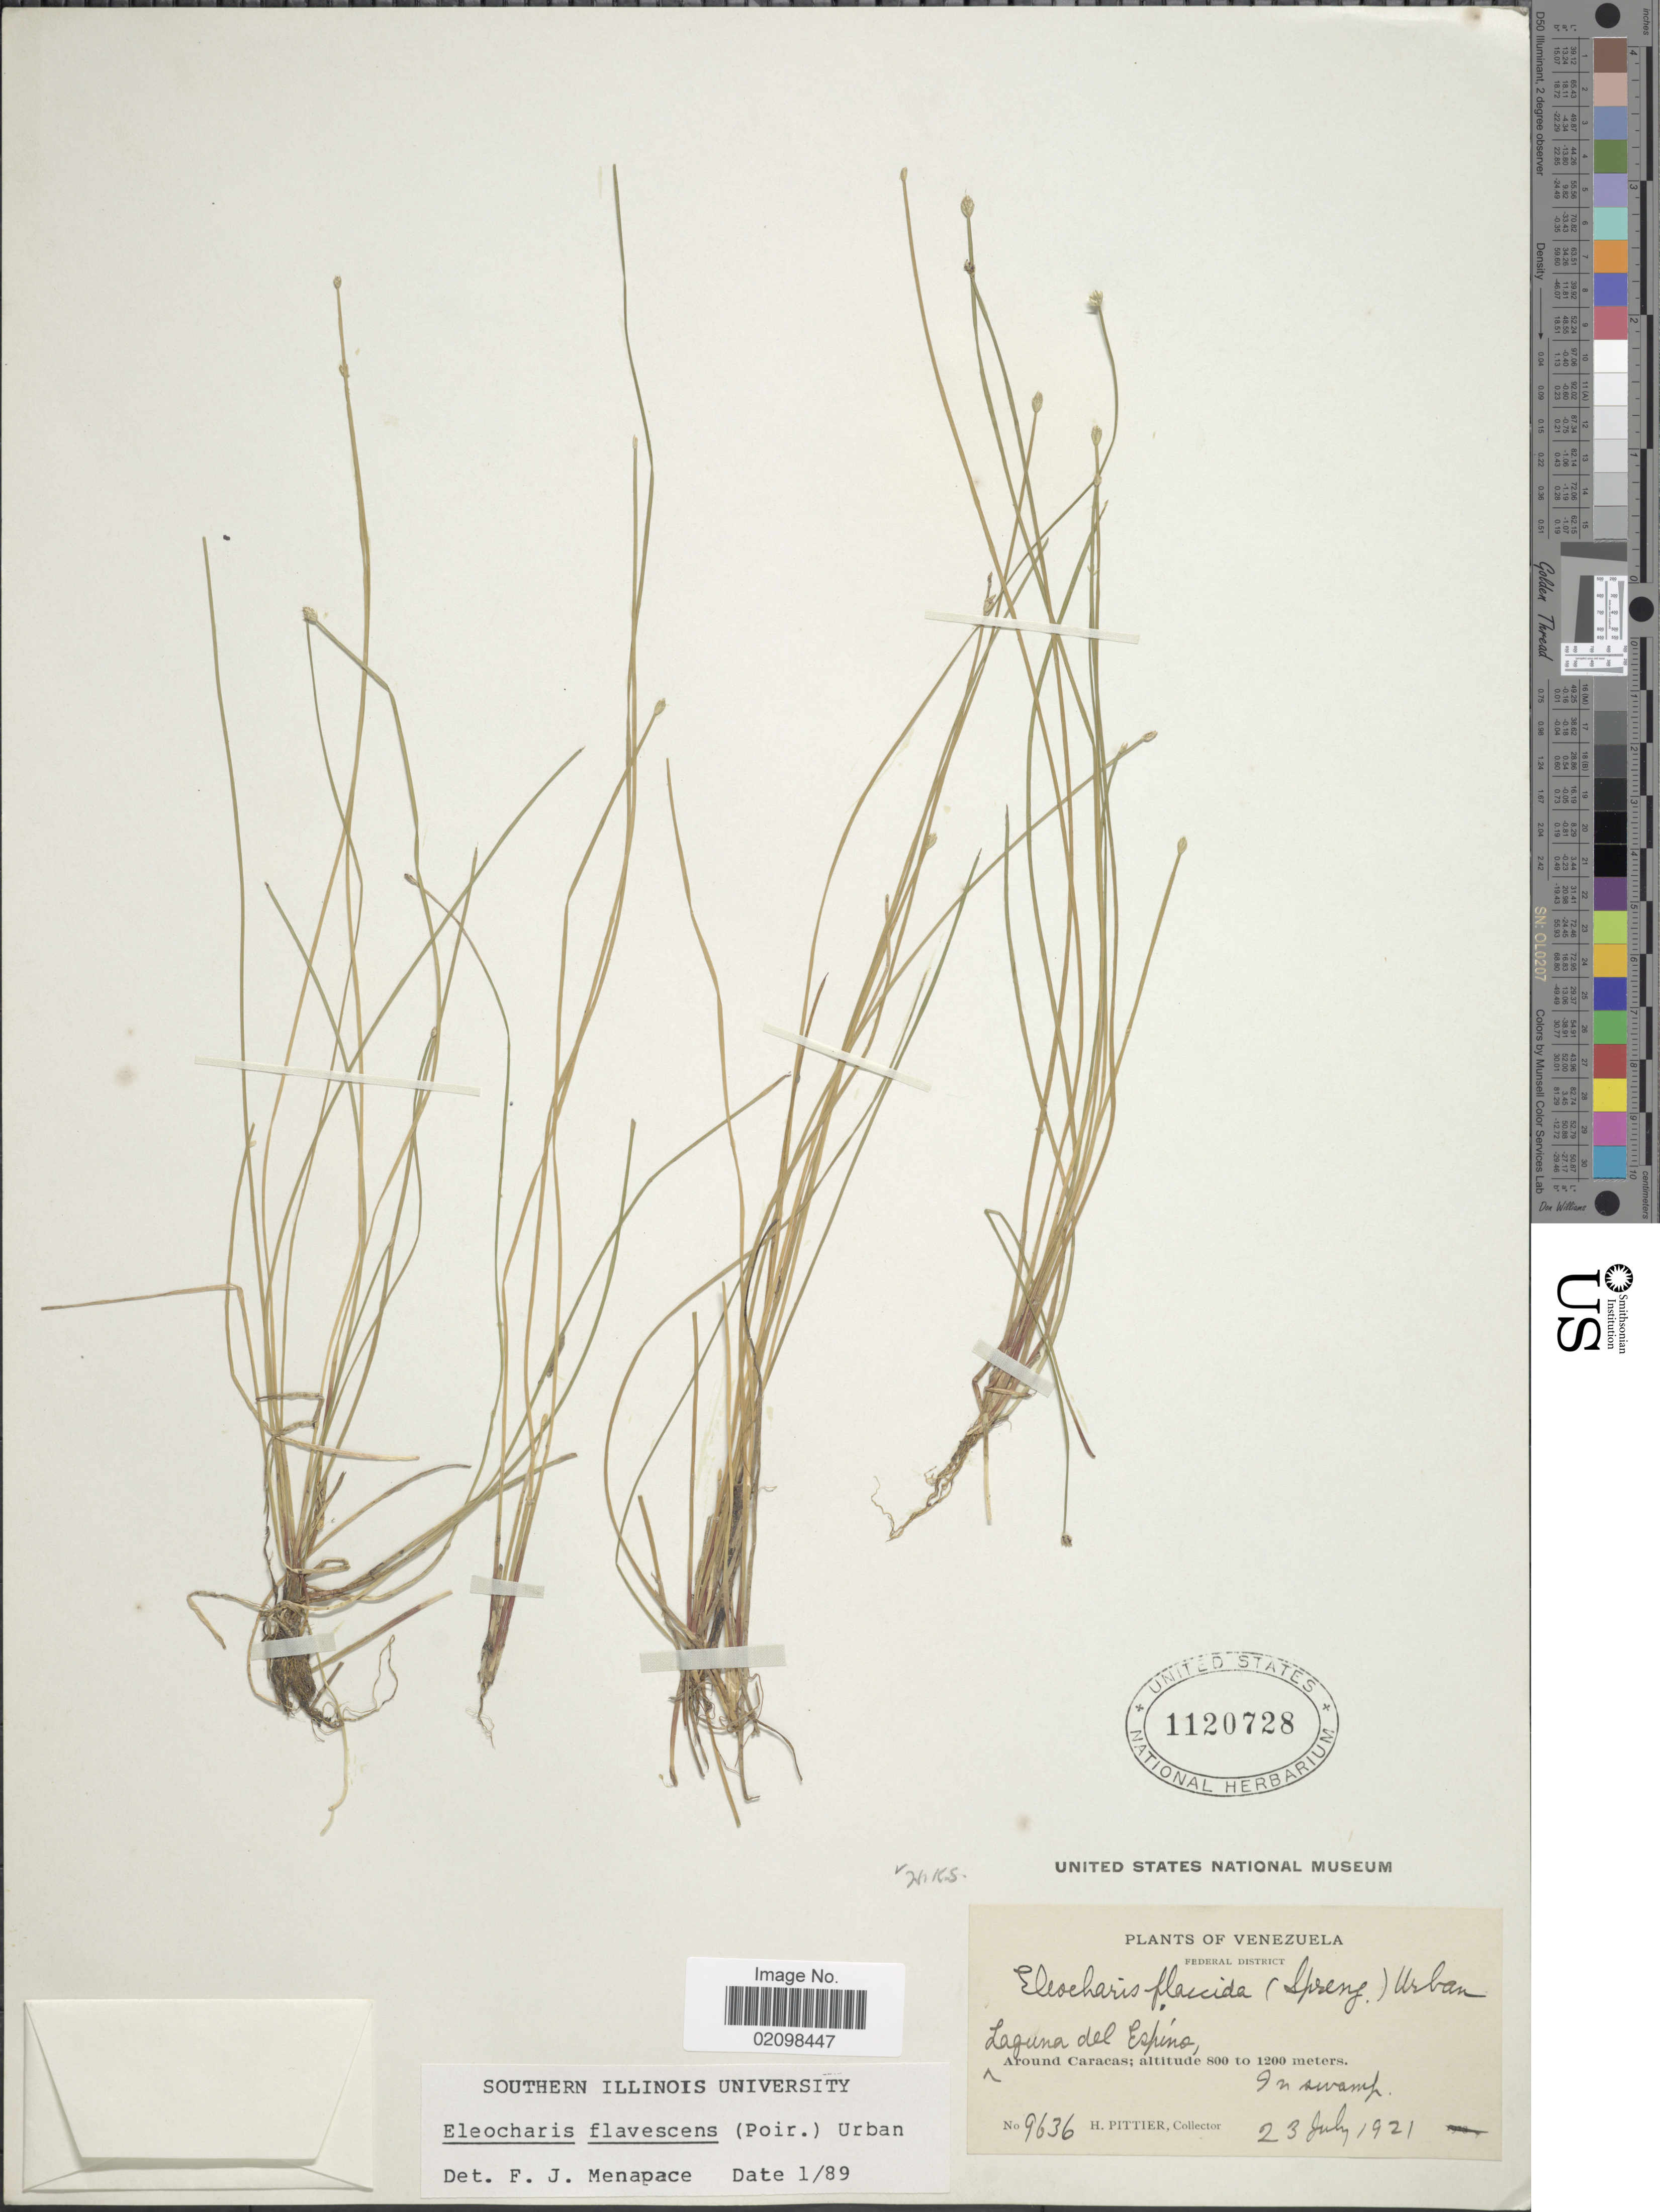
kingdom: Plantae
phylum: Tracheophyta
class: Liliopsida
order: Poales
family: Cyperaceae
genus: Eleocharis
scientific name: Eleocharis flavescens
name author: (Poir.) Urb.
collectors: H. F. Pittier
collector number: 9636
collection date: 1921-07-23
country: Venezuela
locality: Federal District. Laguna del Espino. Around Caracas.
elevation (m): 800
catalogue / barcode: US 1120728